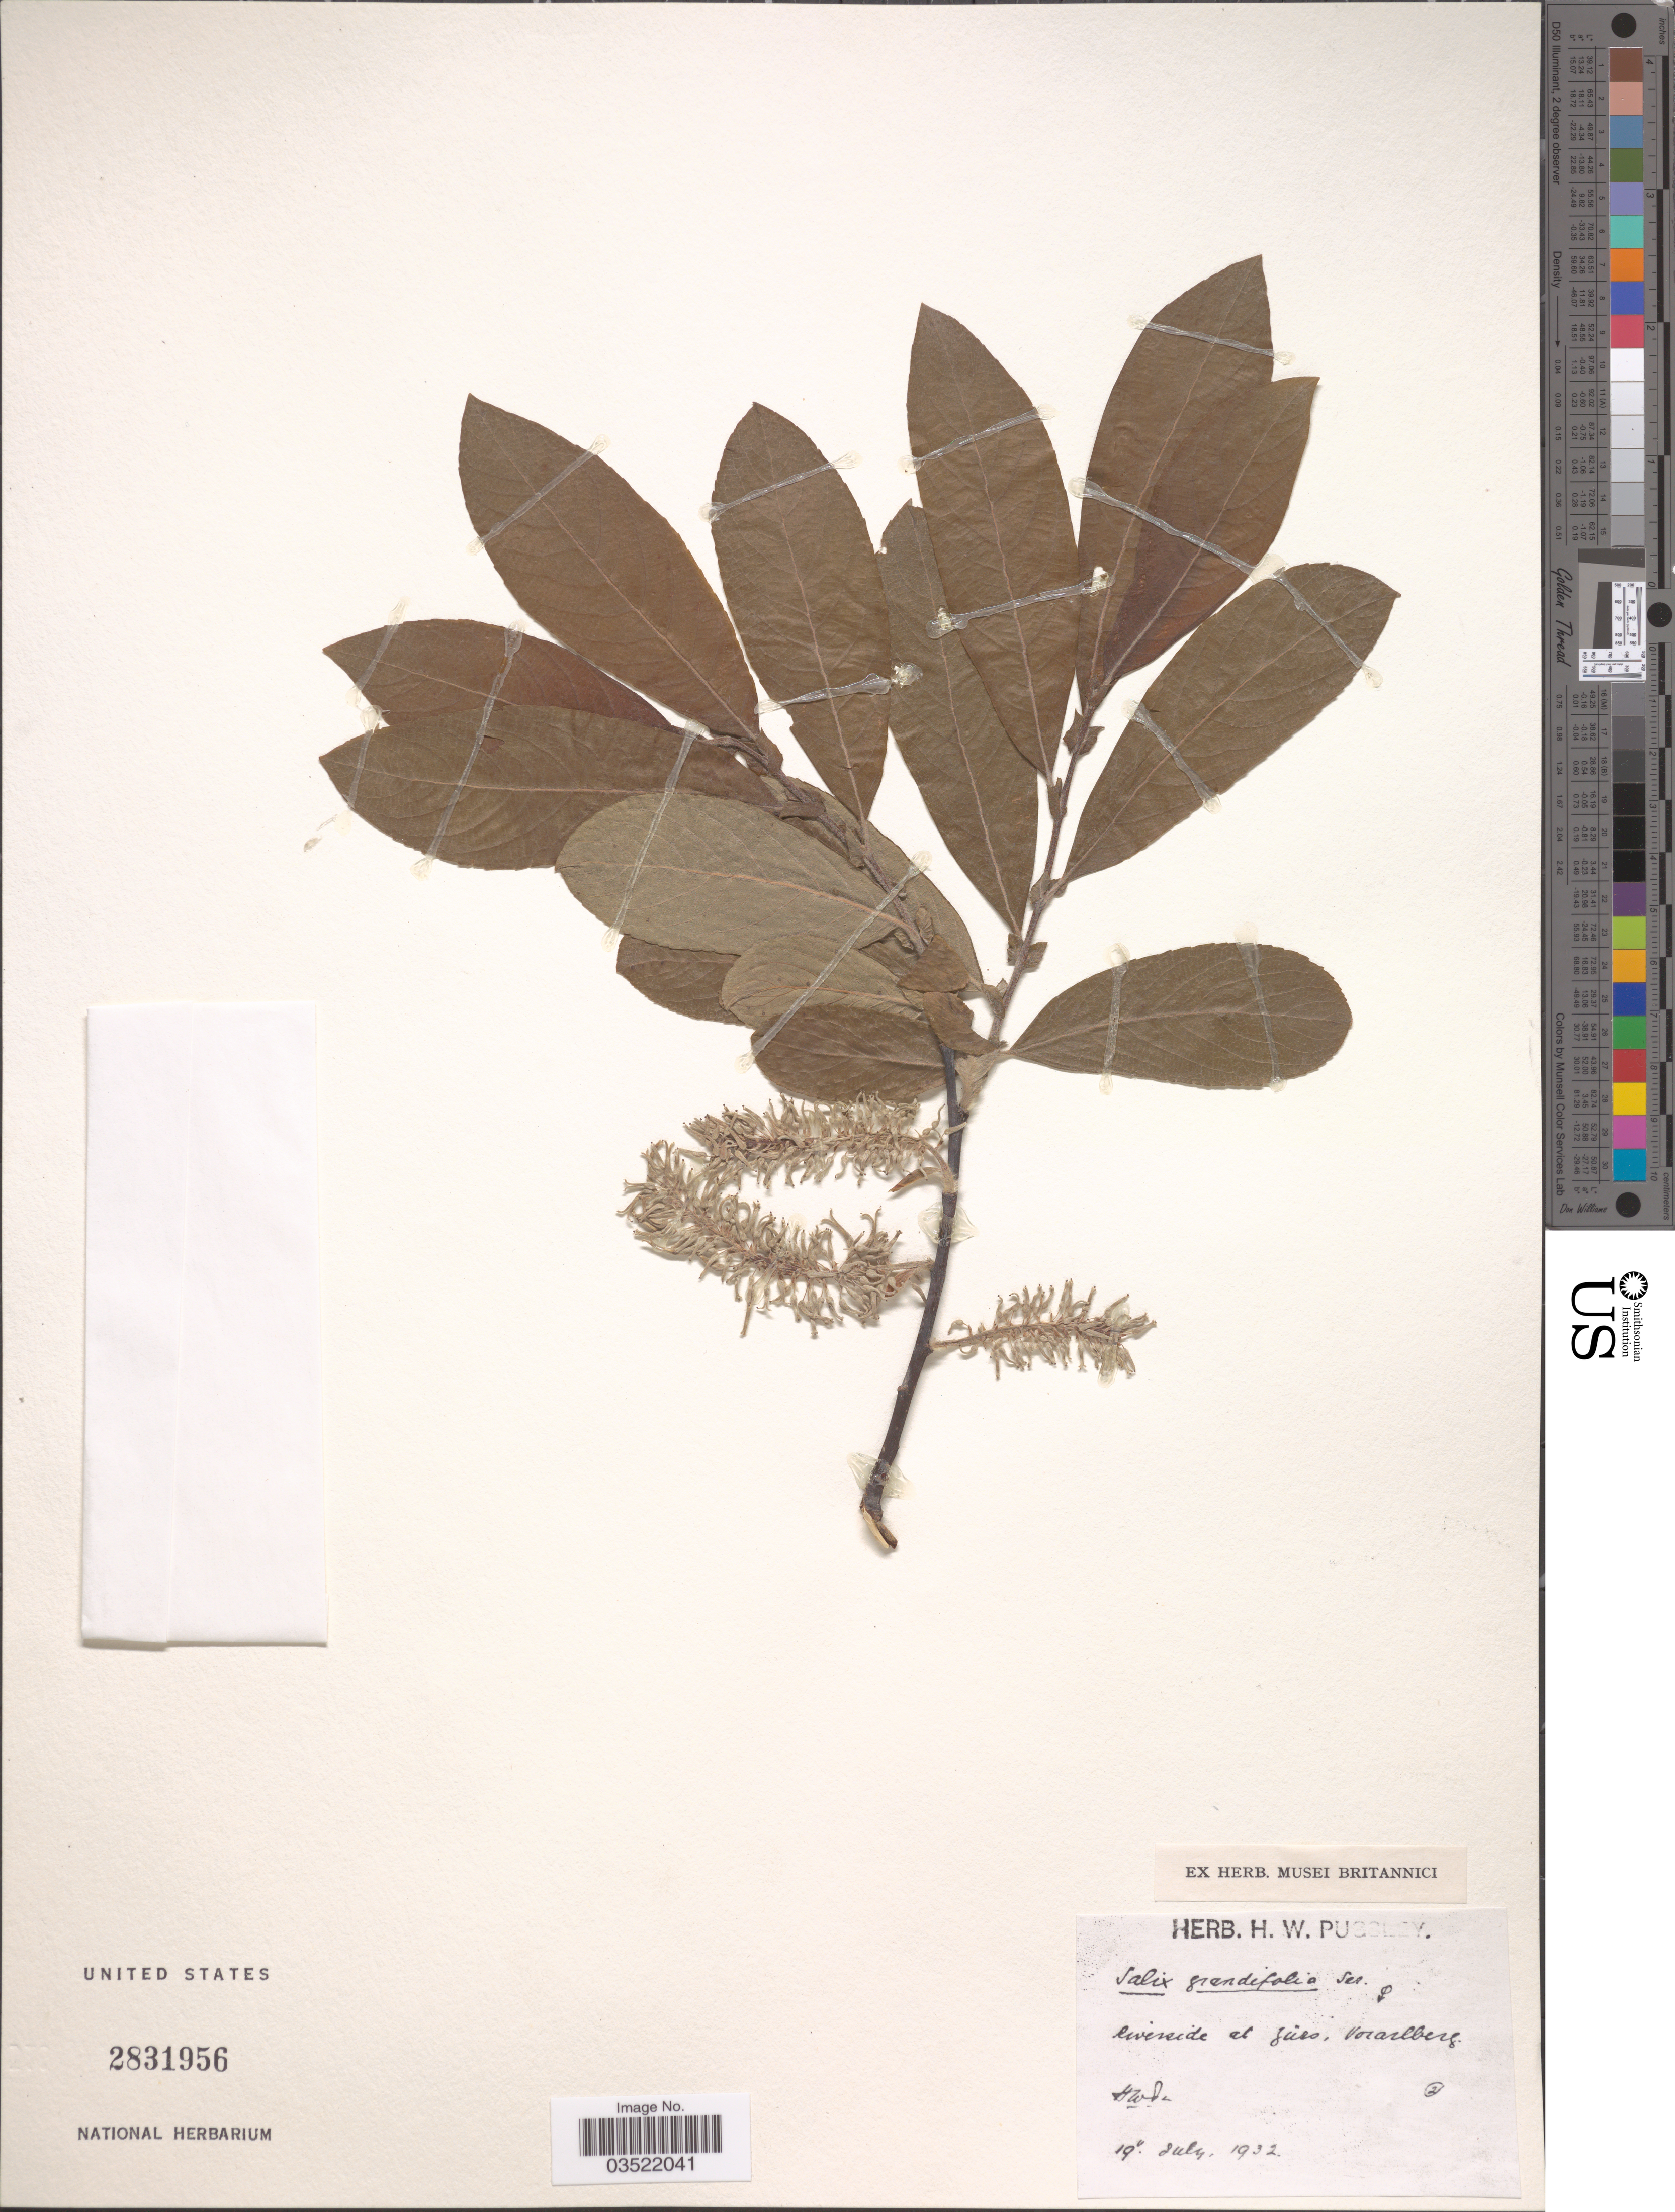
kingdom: Plantae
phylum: Tracheophyta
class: Magnoliopsida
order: Malpighiales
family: Salicaceae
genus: Salix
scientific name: Salix glandulifera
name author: Flod.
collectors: H. W. Pugsley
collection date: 1932-07-19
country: Austria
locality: Riverside at Jüro [interpreted], Vorarlberg.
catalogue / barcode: US 2831956